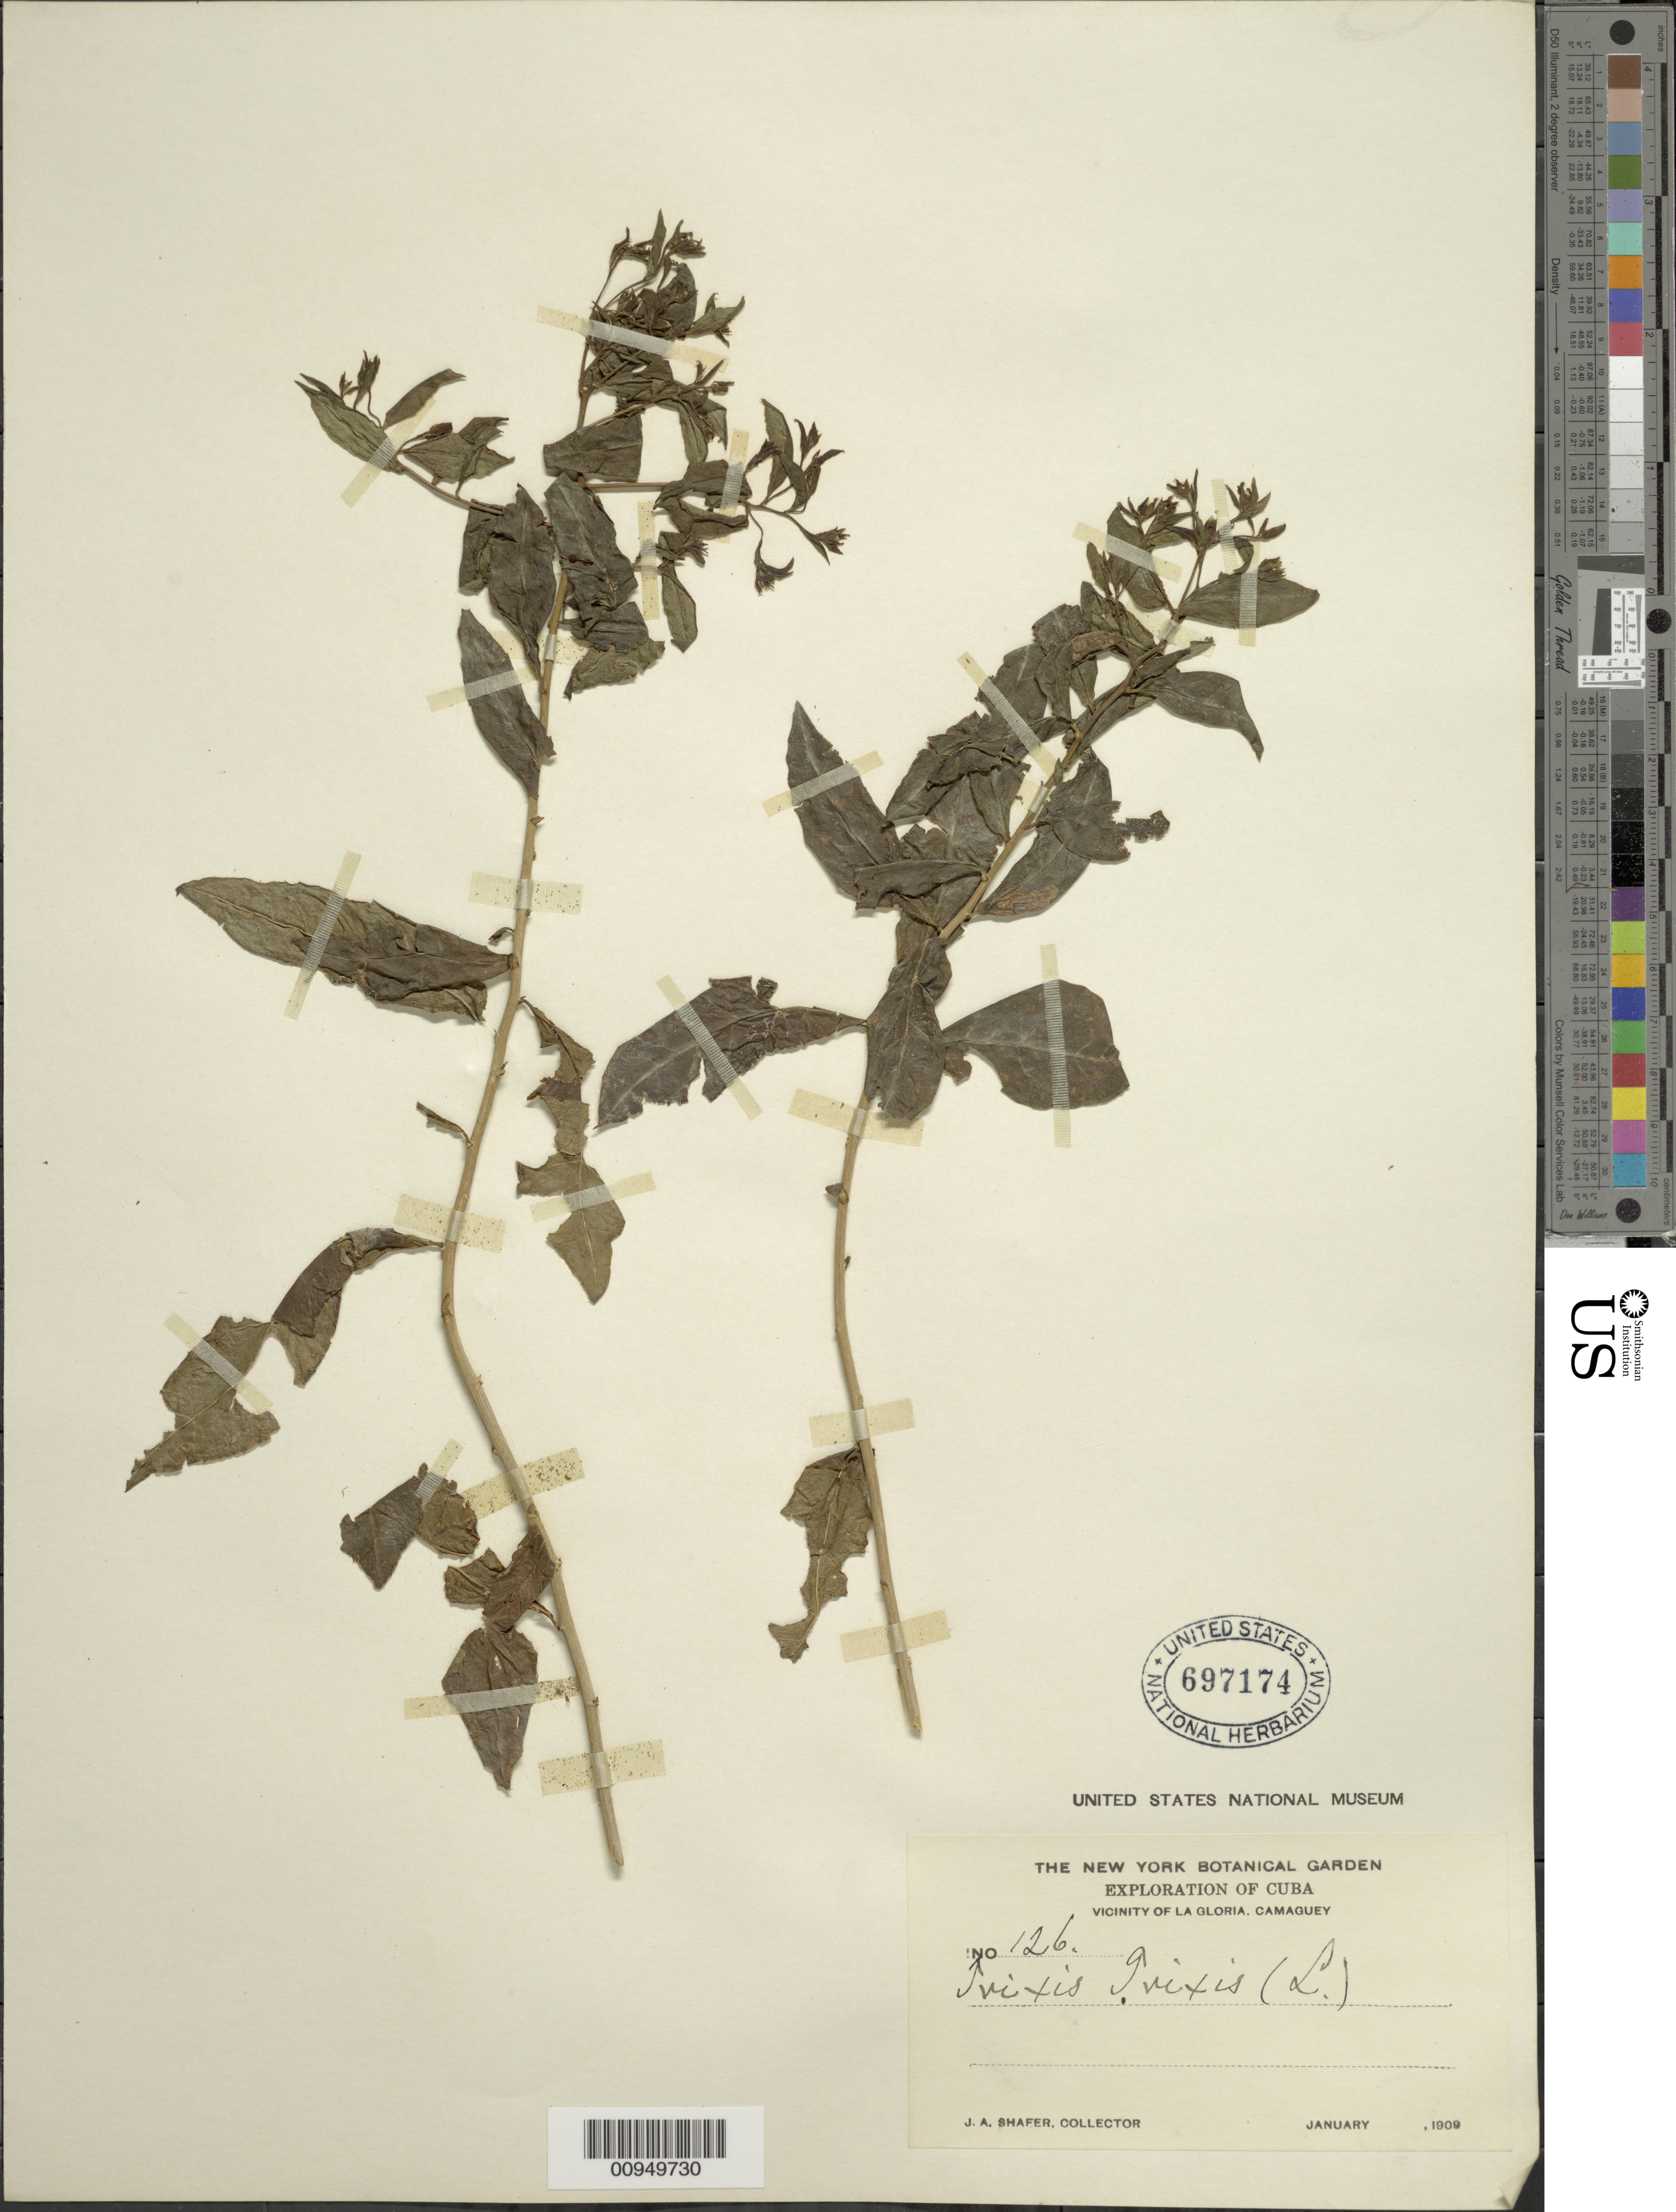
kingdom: Plantae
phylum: Tracheophyta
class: Magnoliopsida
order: Asterales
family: Asteraceae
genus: Trixis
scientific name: Trixis inula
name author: Crantz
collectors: J. A. Shafer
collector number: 126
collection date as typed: Jan 1909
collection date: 1909-01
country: Cuba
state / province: Camagüey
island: Cuba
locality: Vicinity of La Gloria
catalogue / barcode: US 697174